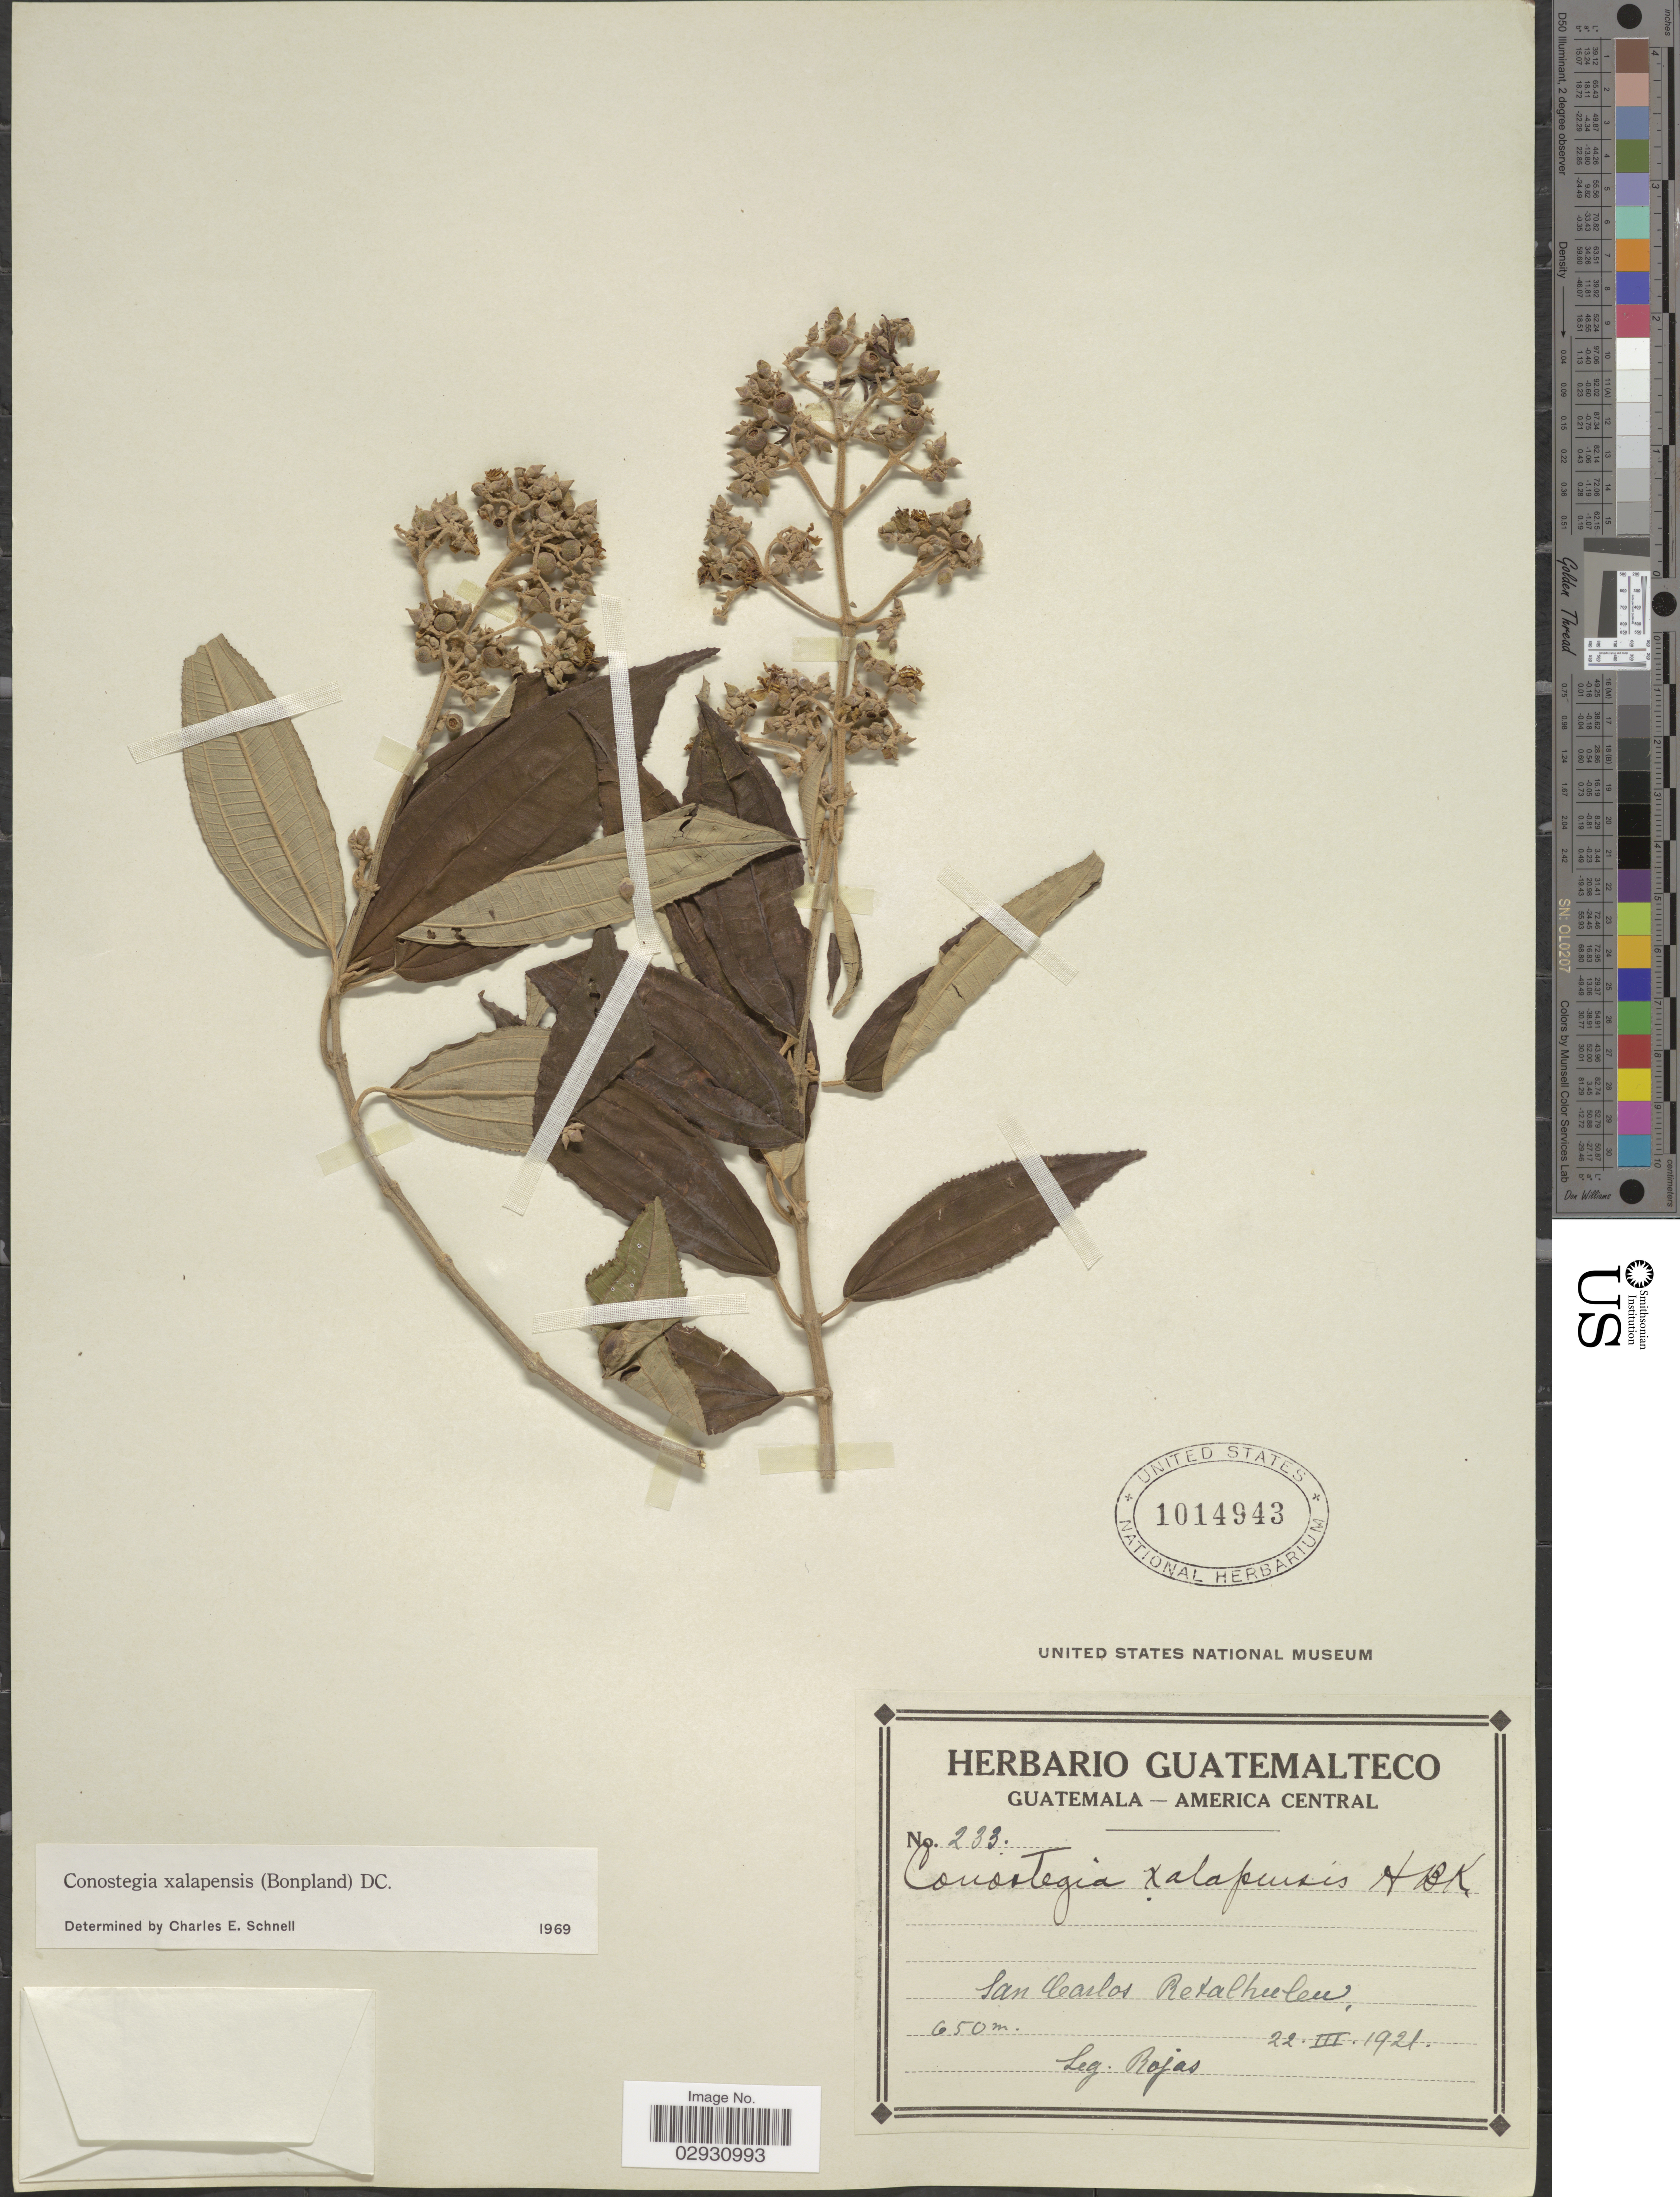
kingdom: Plantae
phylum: Tracheophyta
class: Magnoliopsida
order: Myrtales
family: Melastomataceae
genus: Conostegia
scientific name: Conostegia quadrangularis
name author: Schltdl. ex Steud.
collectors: Rojas, --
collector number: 233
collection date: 1921-03-22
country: Guatemala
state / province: Retalhuleu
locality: San Carlos Retalhuleu.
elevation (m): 650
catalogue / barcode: US 1014943